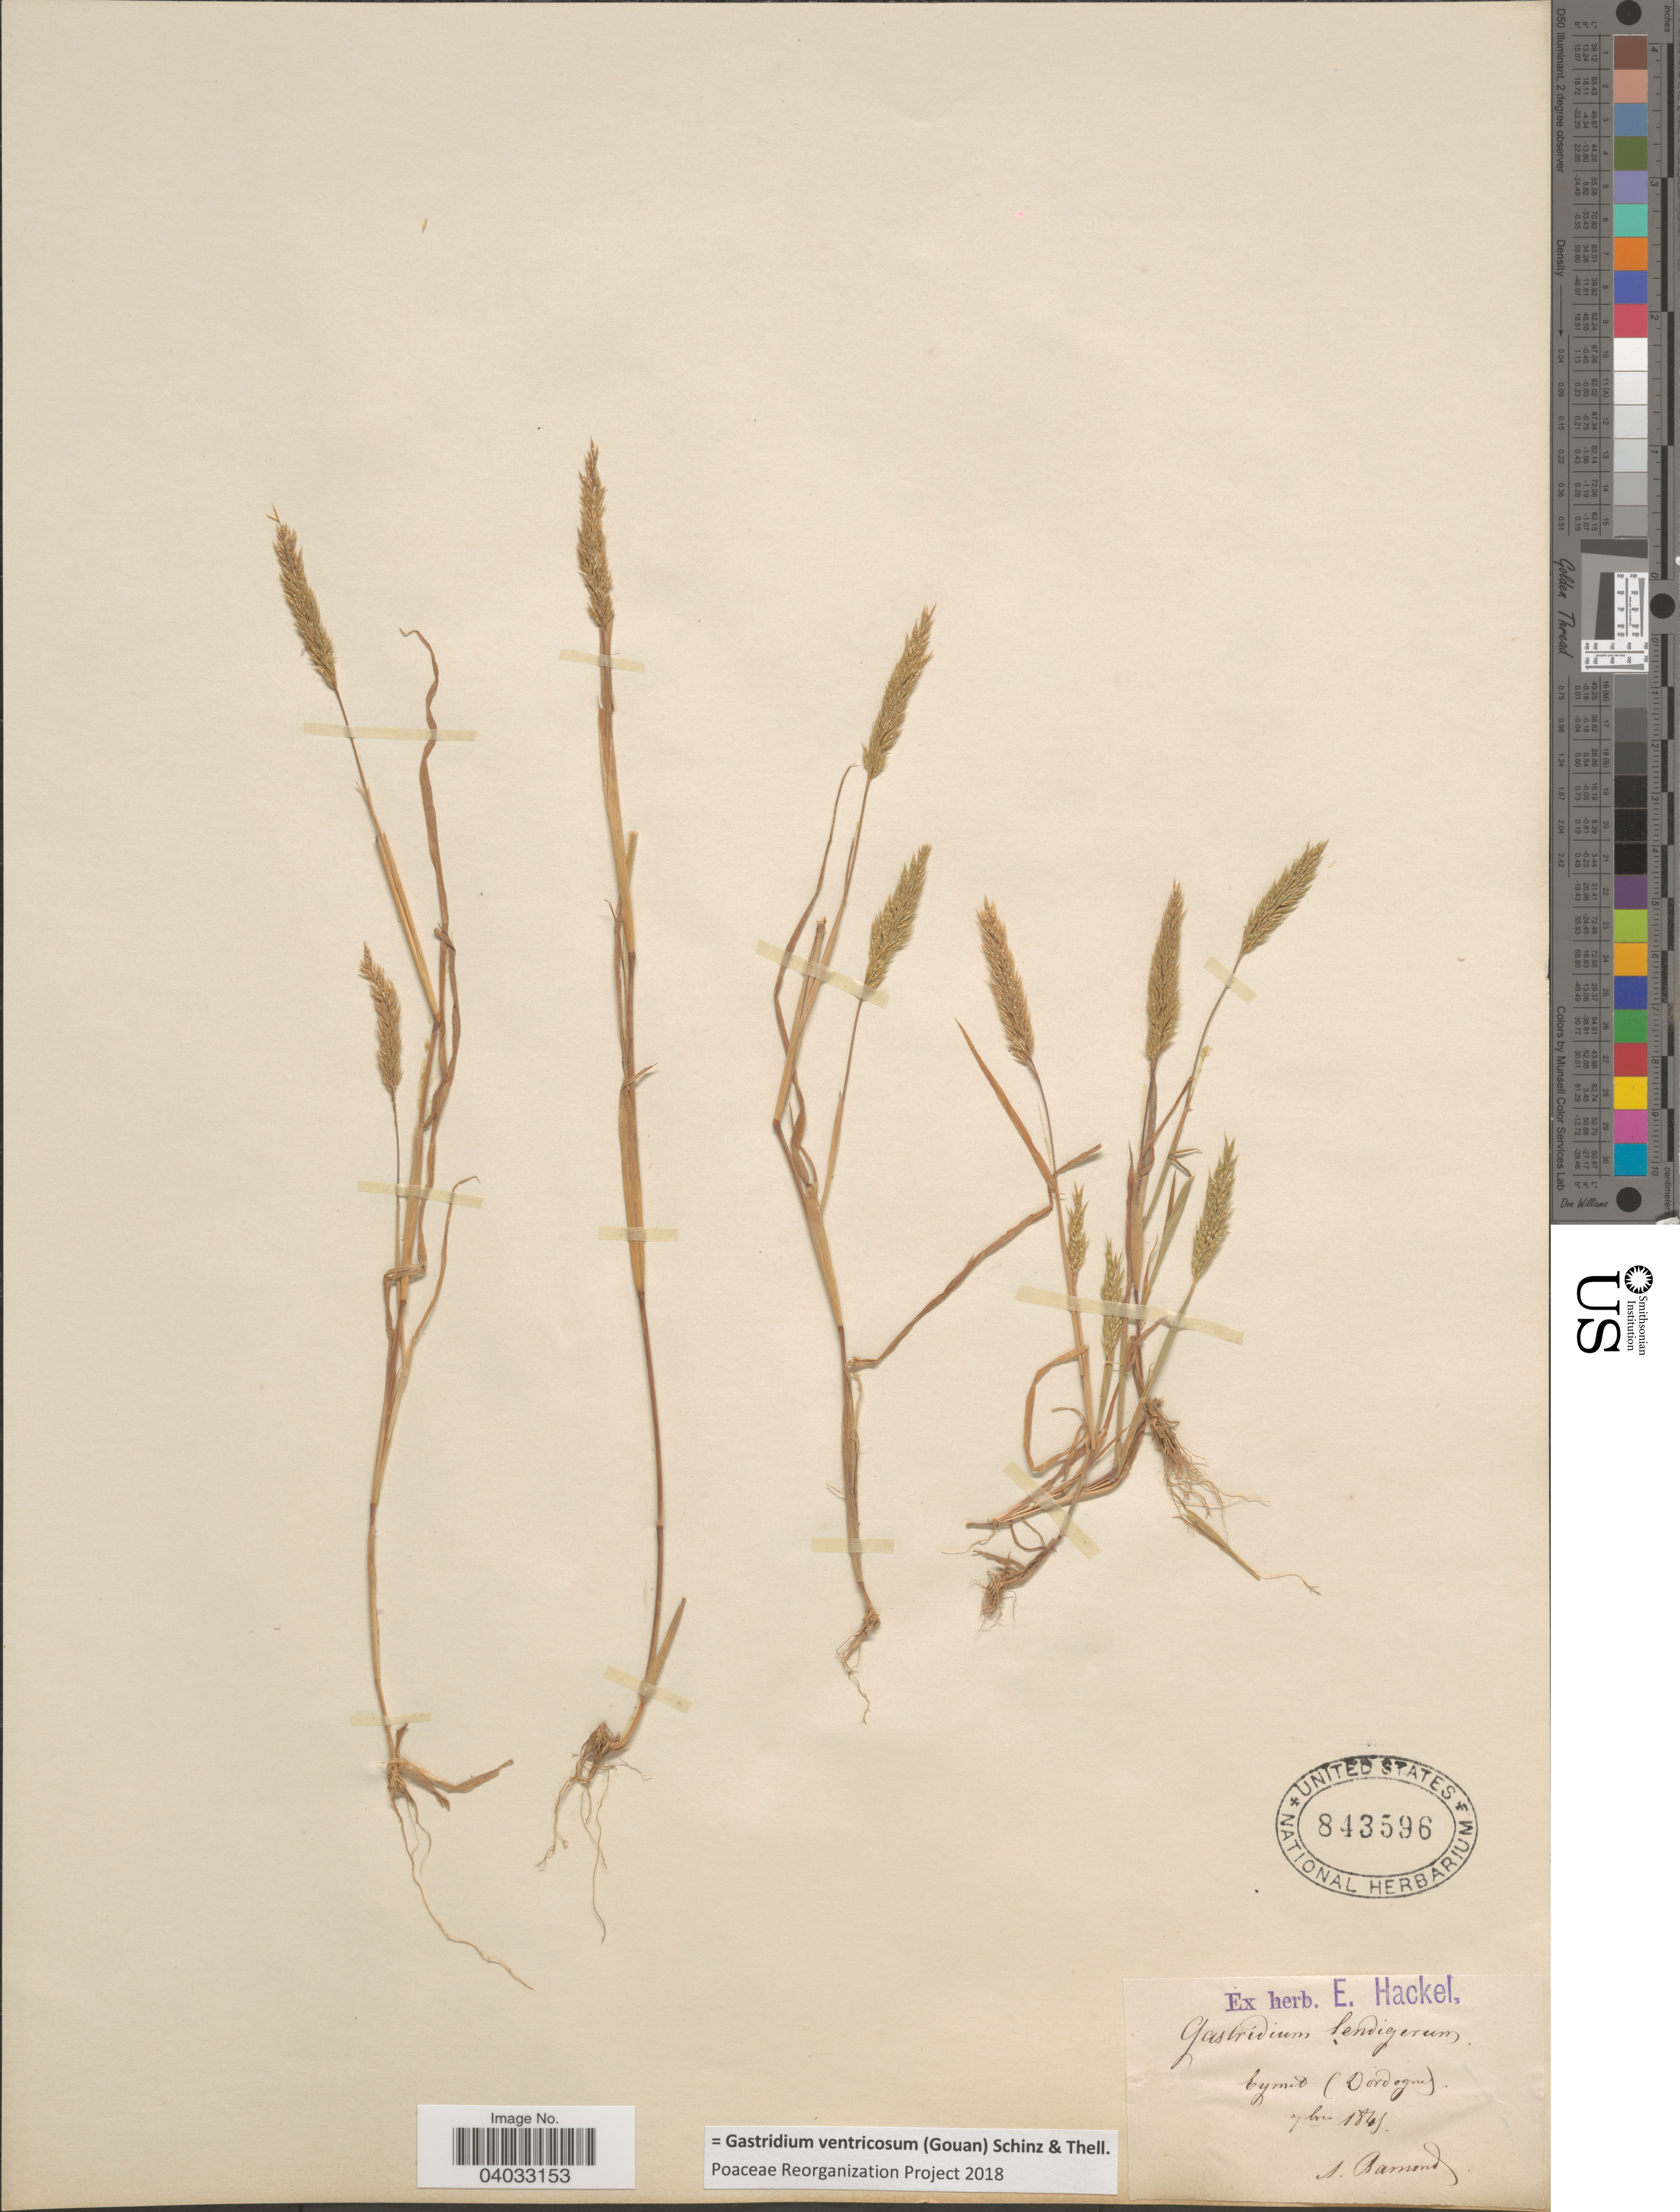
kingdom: Plantae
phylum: Tracheophyta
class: Liliopsida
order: Poales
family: Poaceae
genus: Gastridium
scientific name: Gastridium ventricosum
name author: (Gouan) Schinz & Thell.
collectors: -. Ramond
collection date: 1845-09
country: France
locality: Cymet (Dordogne).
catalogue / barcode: US 843596